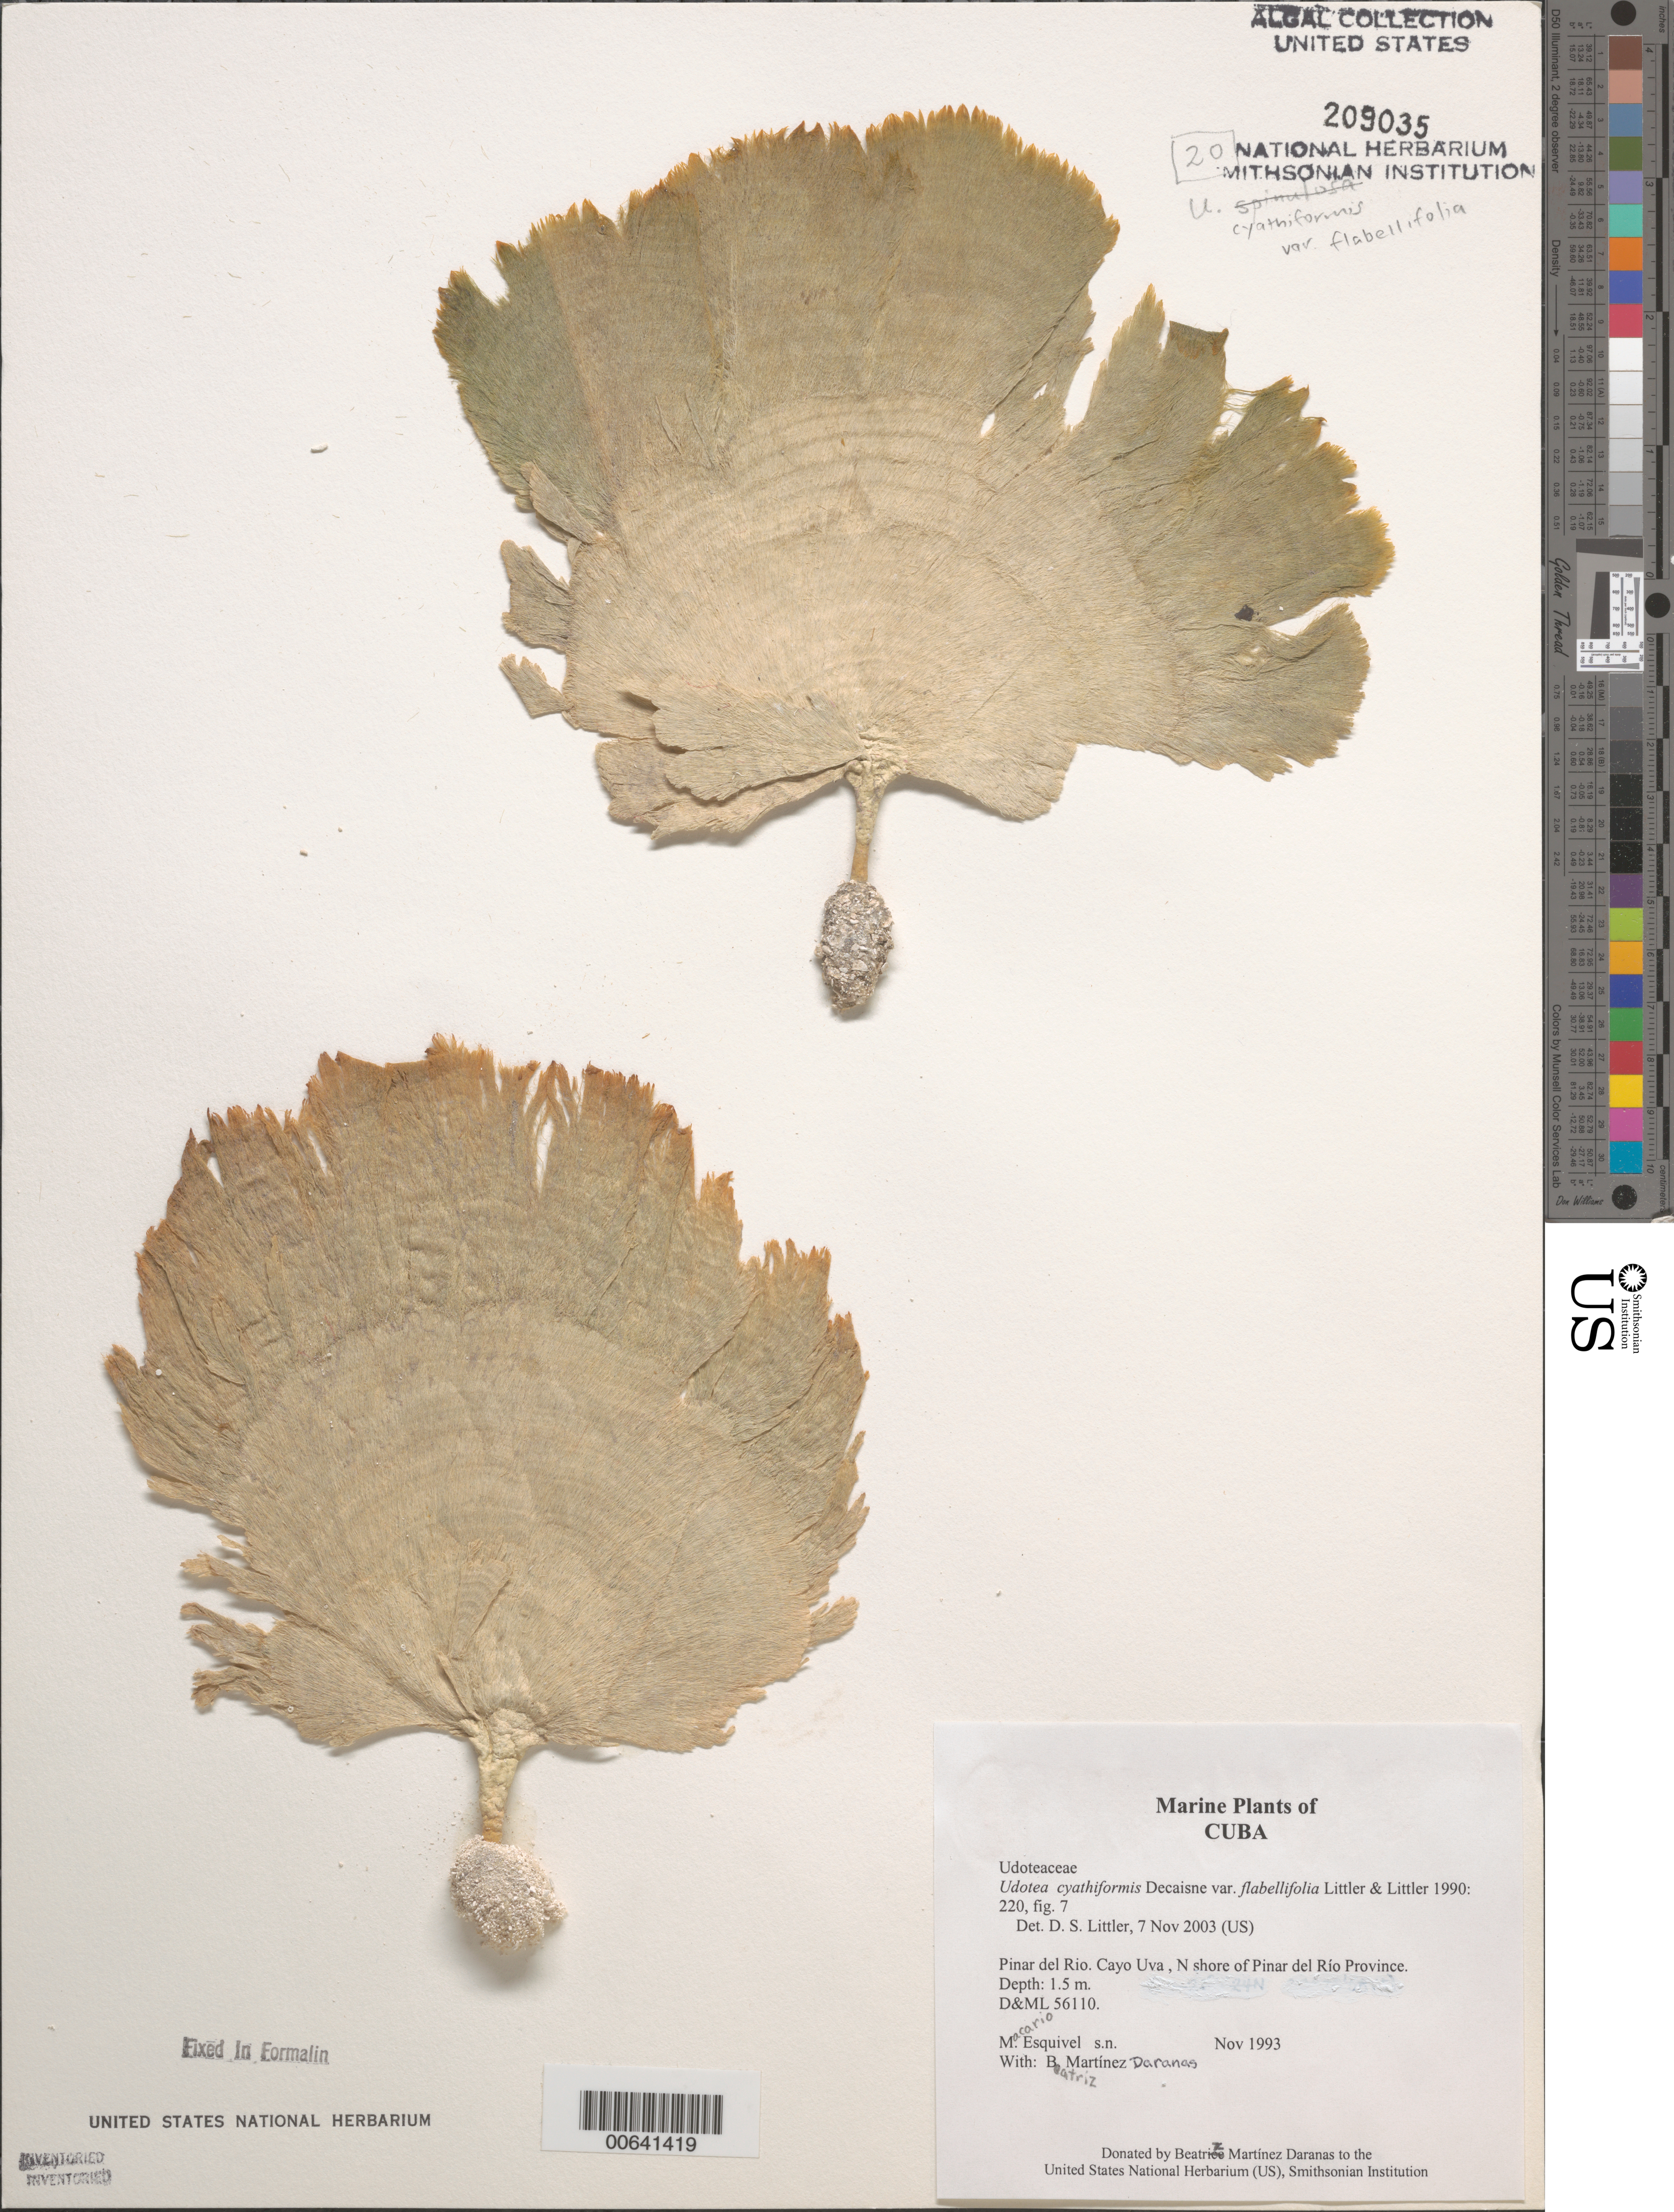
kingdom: Plantae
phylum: Chlorophyta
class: Ulvophyceae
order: Bryopsidales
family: Udoteaceae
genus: Udotea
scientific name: Udotea cyathiformis var. flabellifolia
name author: D.S. Littler & Littler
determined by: Littler, D. S.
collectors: M. Esquivel & B. Martinez Daranas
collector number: D&ML 56110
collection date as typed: Nov 1993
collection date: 1993-11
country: Cuba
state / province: Pinar del Río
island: Cayo Uva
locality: North shore of province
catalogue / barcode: US 209035